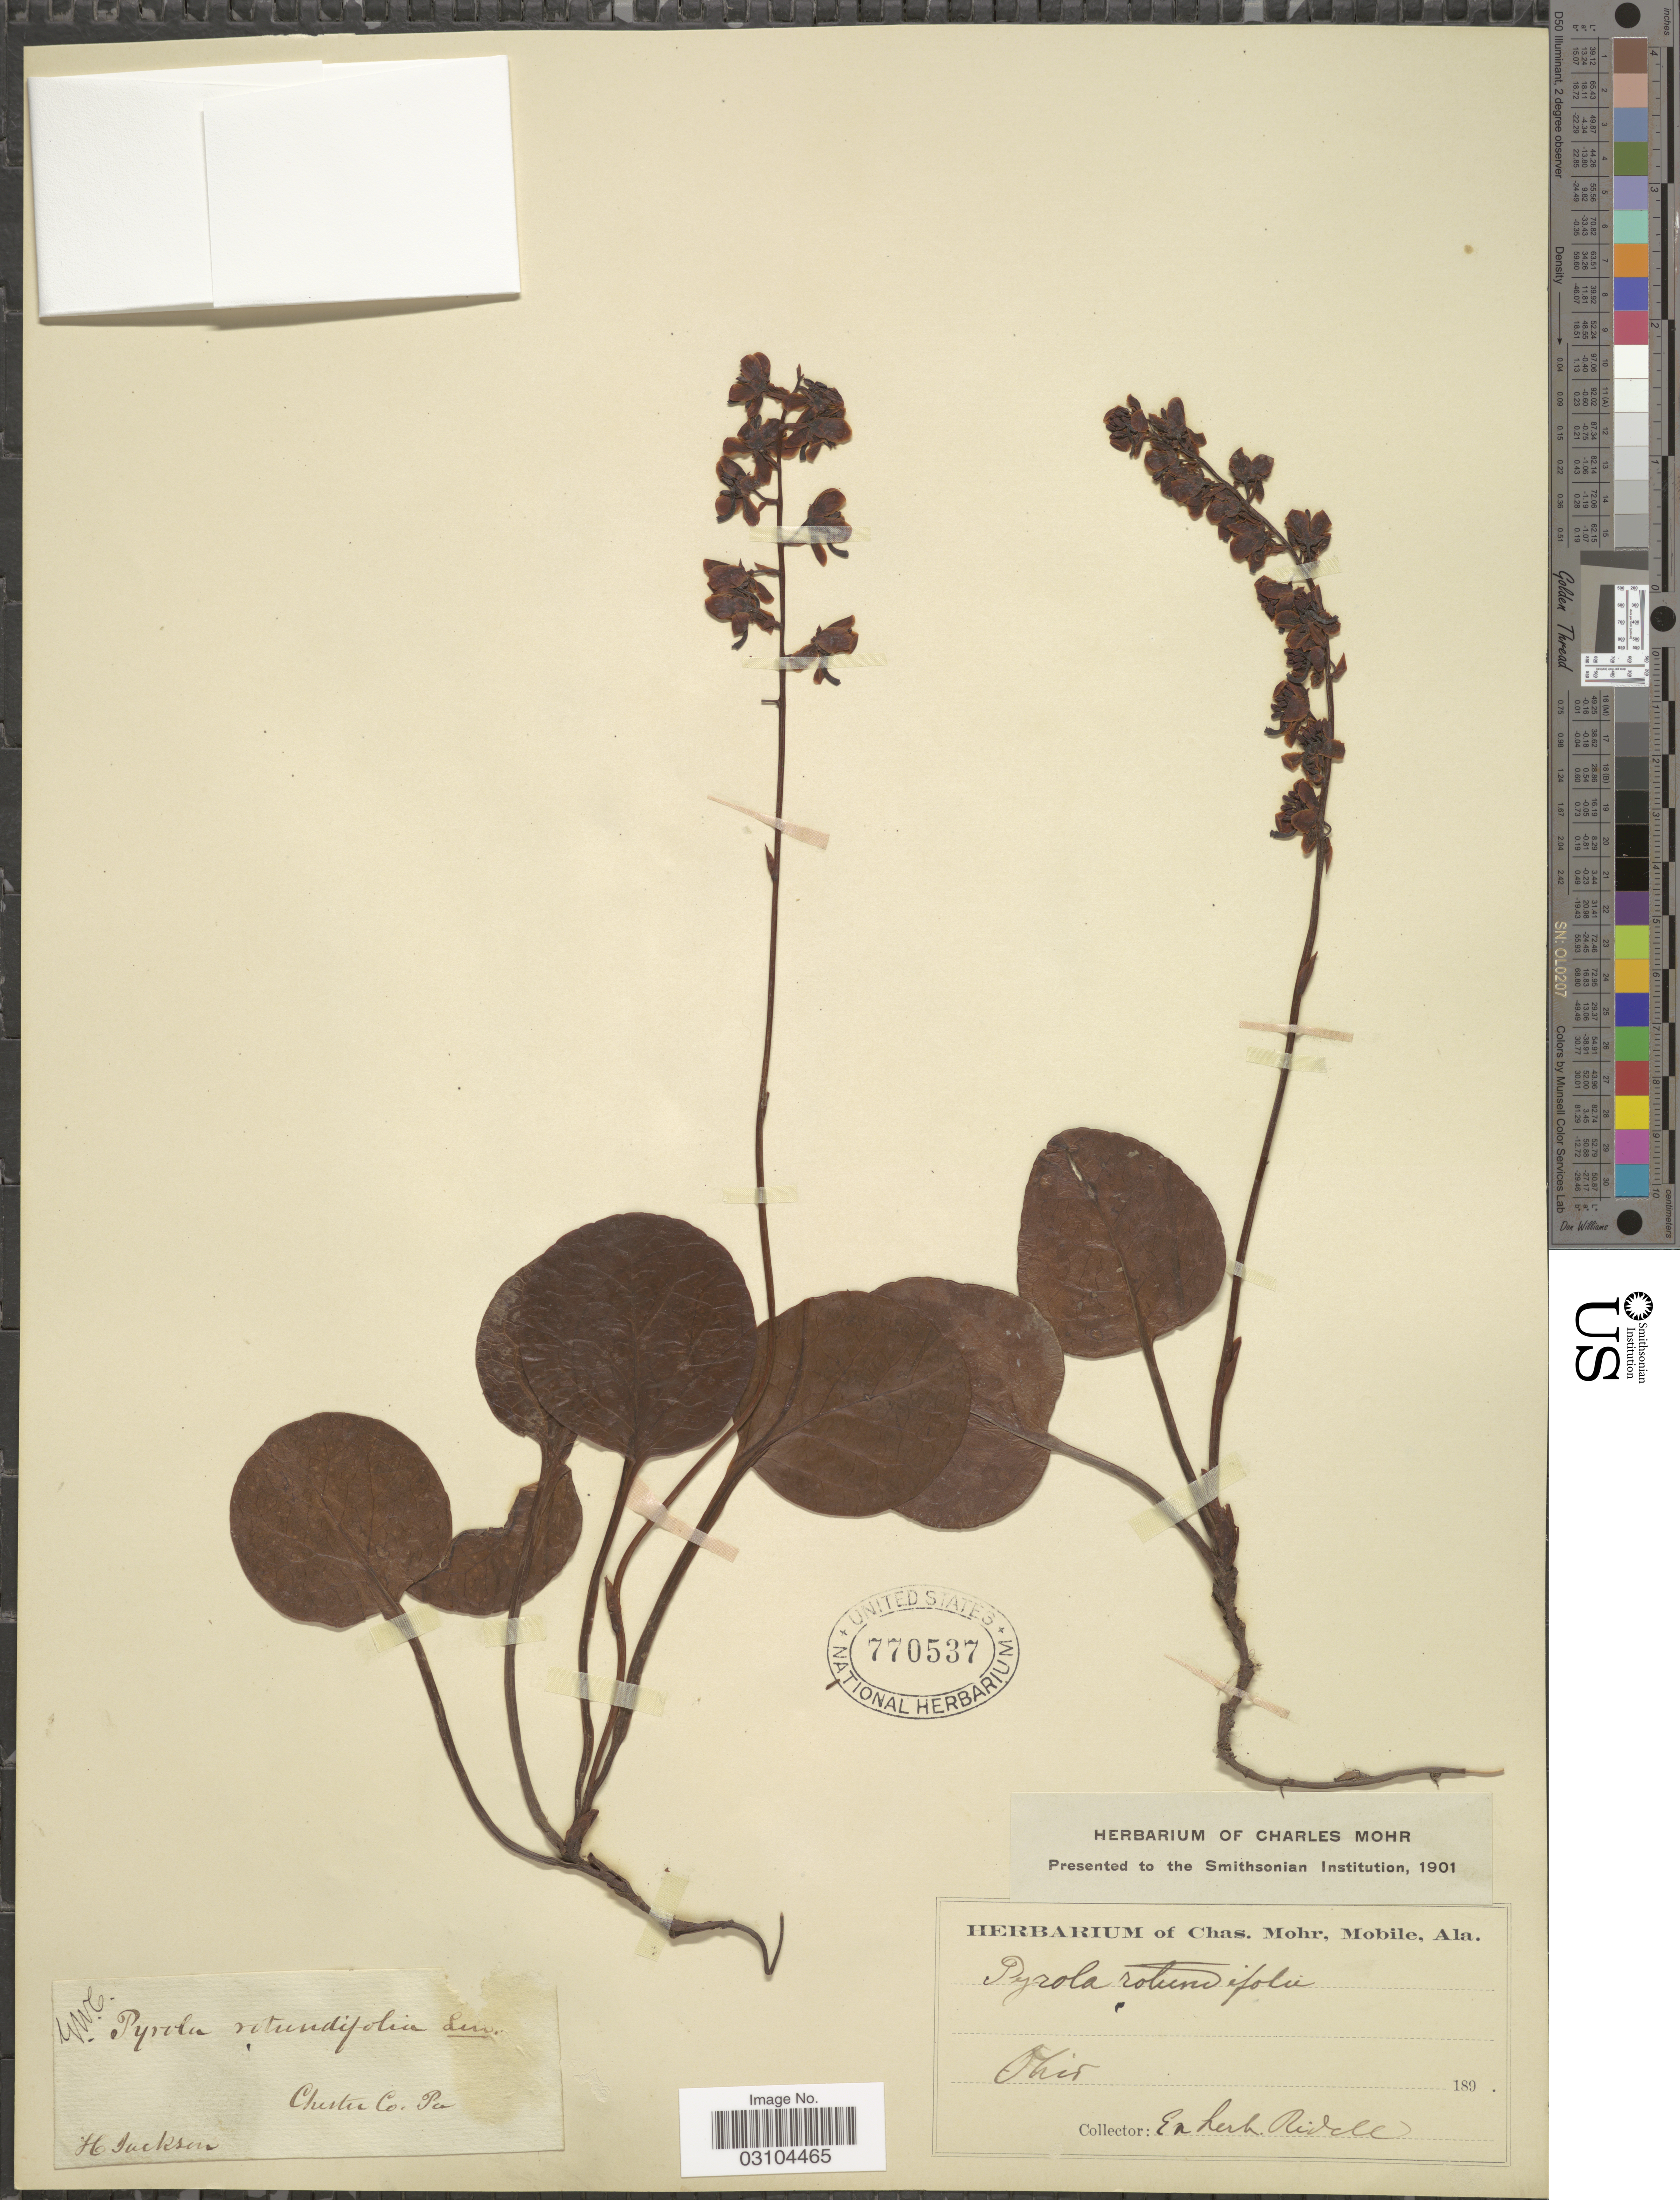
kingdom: Plantae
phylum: Tracheophyta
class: Magnoliopsida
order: Ericales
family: Ericaceae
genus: Pyrola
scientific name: Pyrola rotundifolia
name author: L.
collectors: H. Jackson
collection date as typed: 189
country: United States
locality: Chester Co. Pa. Ohio.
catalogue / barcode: US 770537